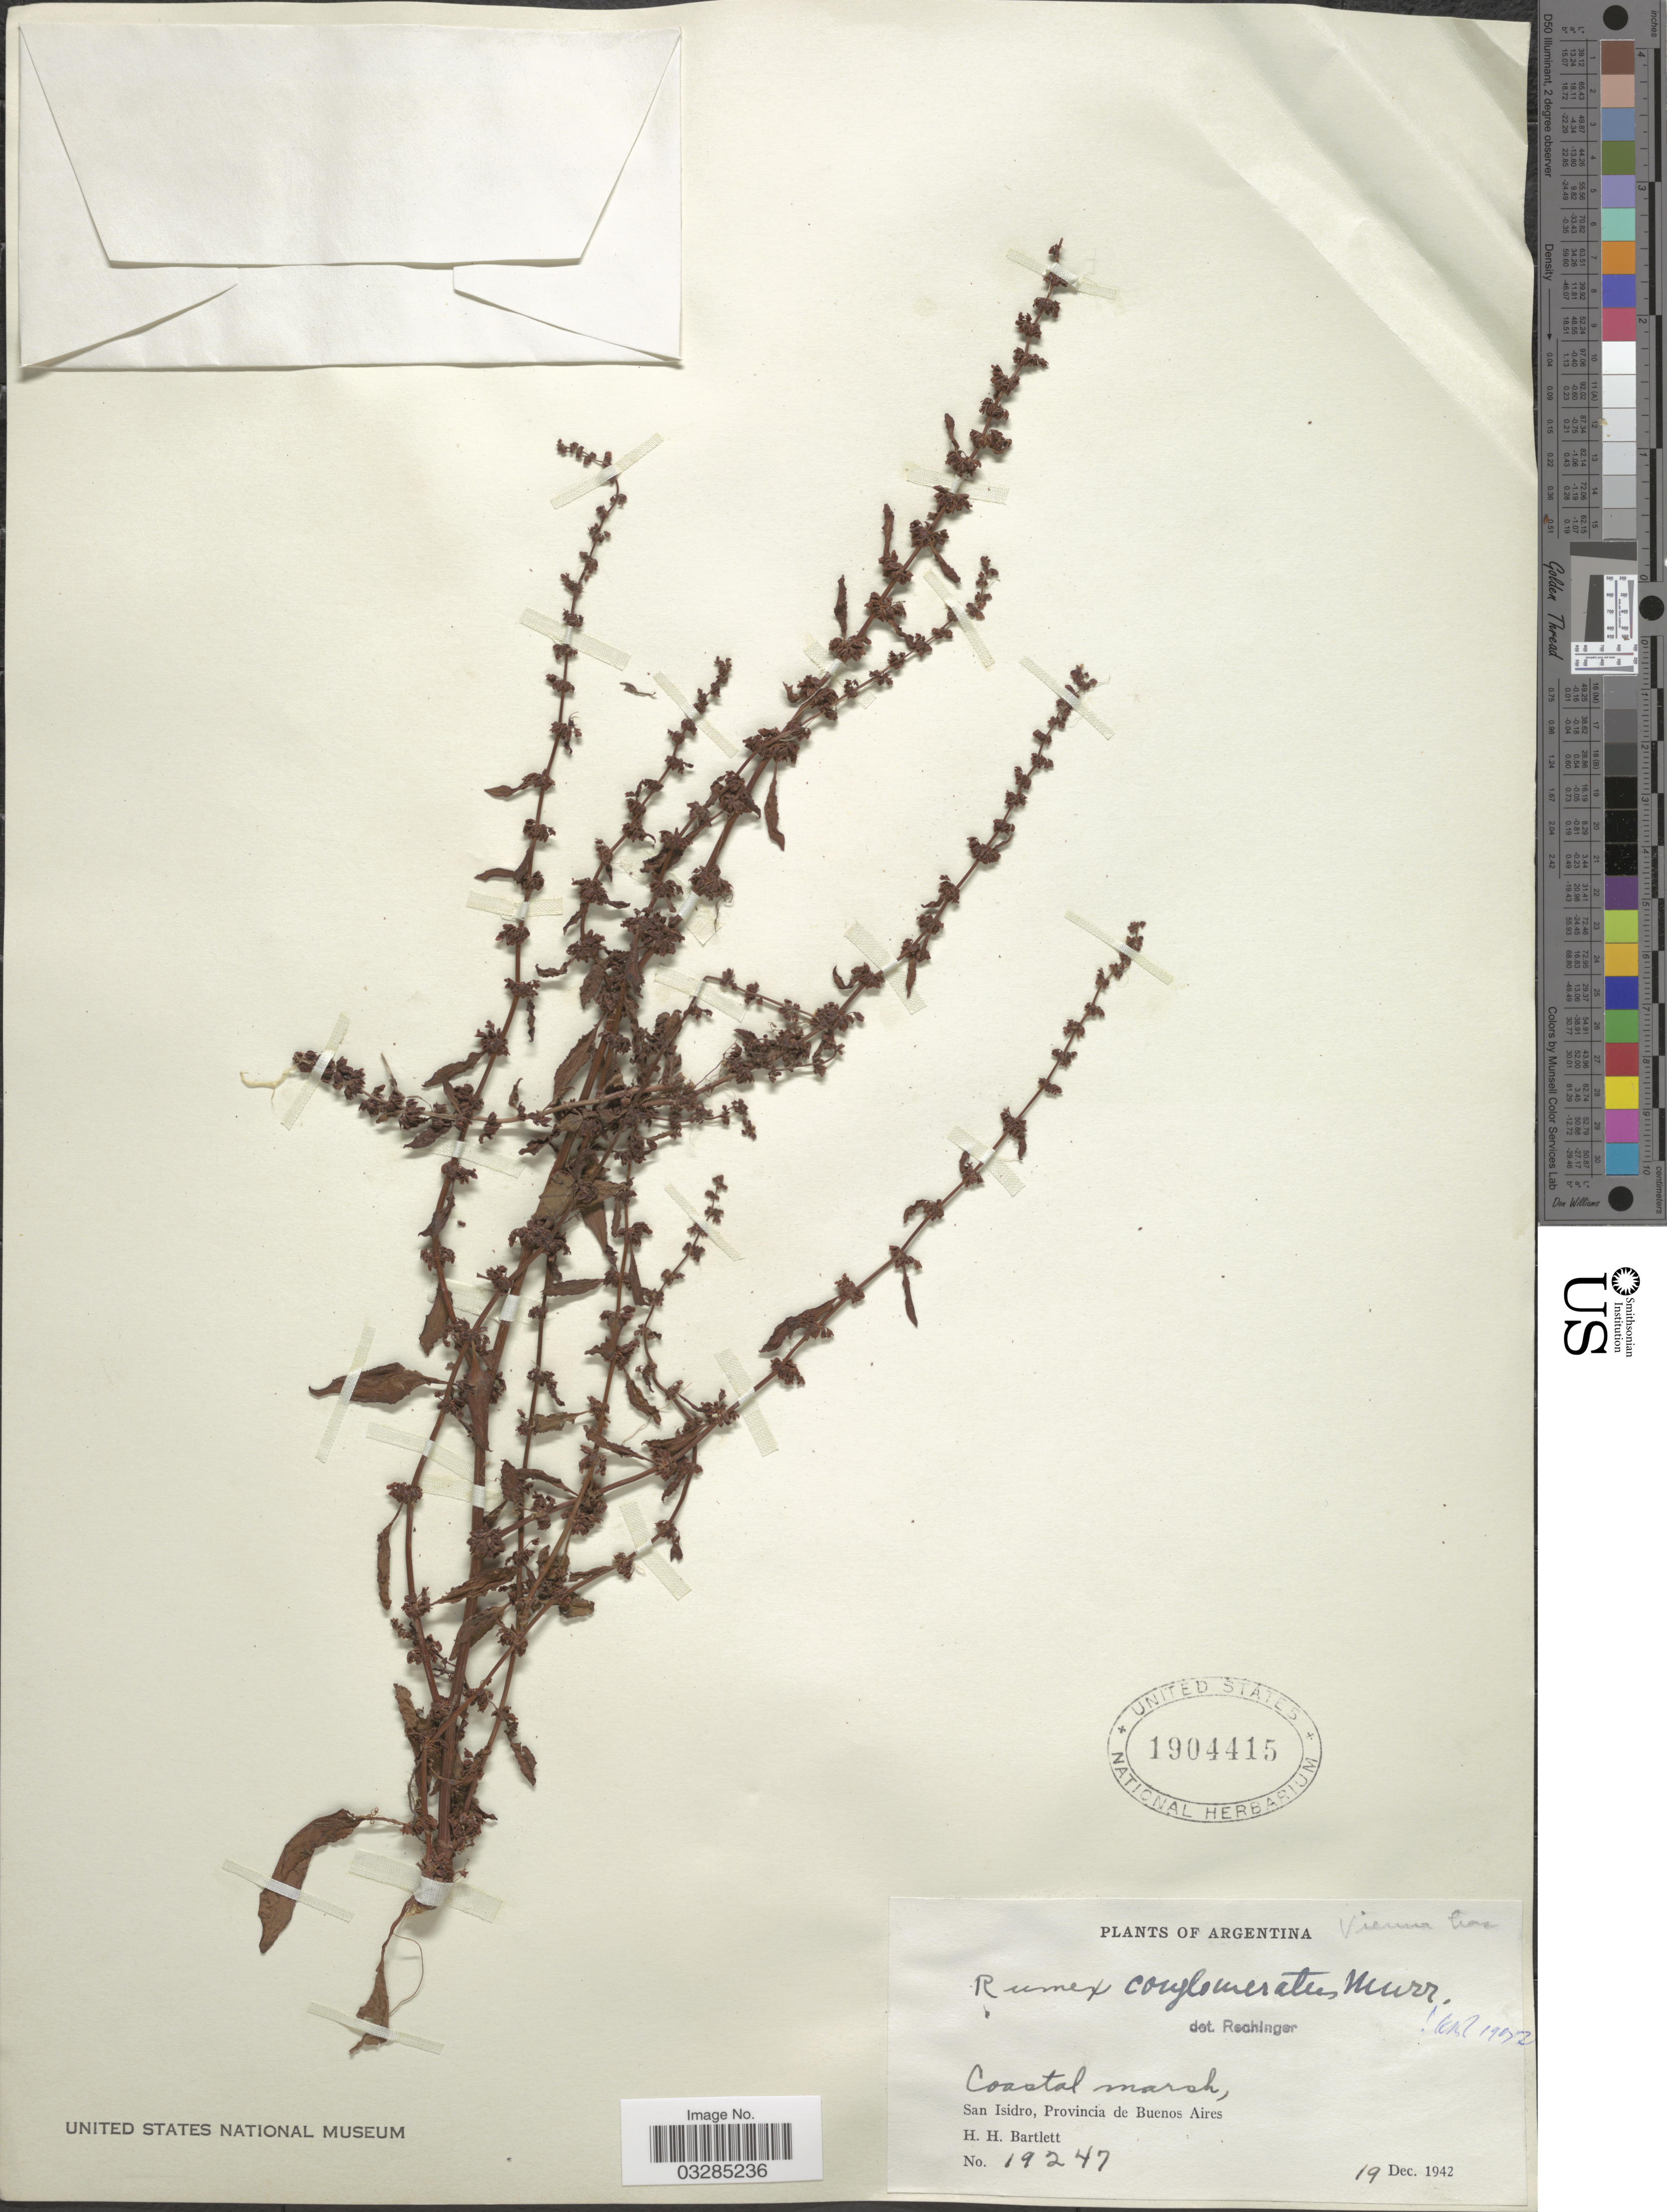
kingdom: Plantae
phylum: Tracheophyta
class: Magnoliopsida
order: Caryophyllales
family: Polygonaceae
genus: Rumex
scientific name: Rumex conglomeratus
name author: Murray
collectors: H. H. Bartlett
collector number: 19247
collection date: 1942-12-19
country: Argentina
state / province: Buenos Aires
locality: Coastal marsh, San Isidro.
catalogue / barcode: US 1904415